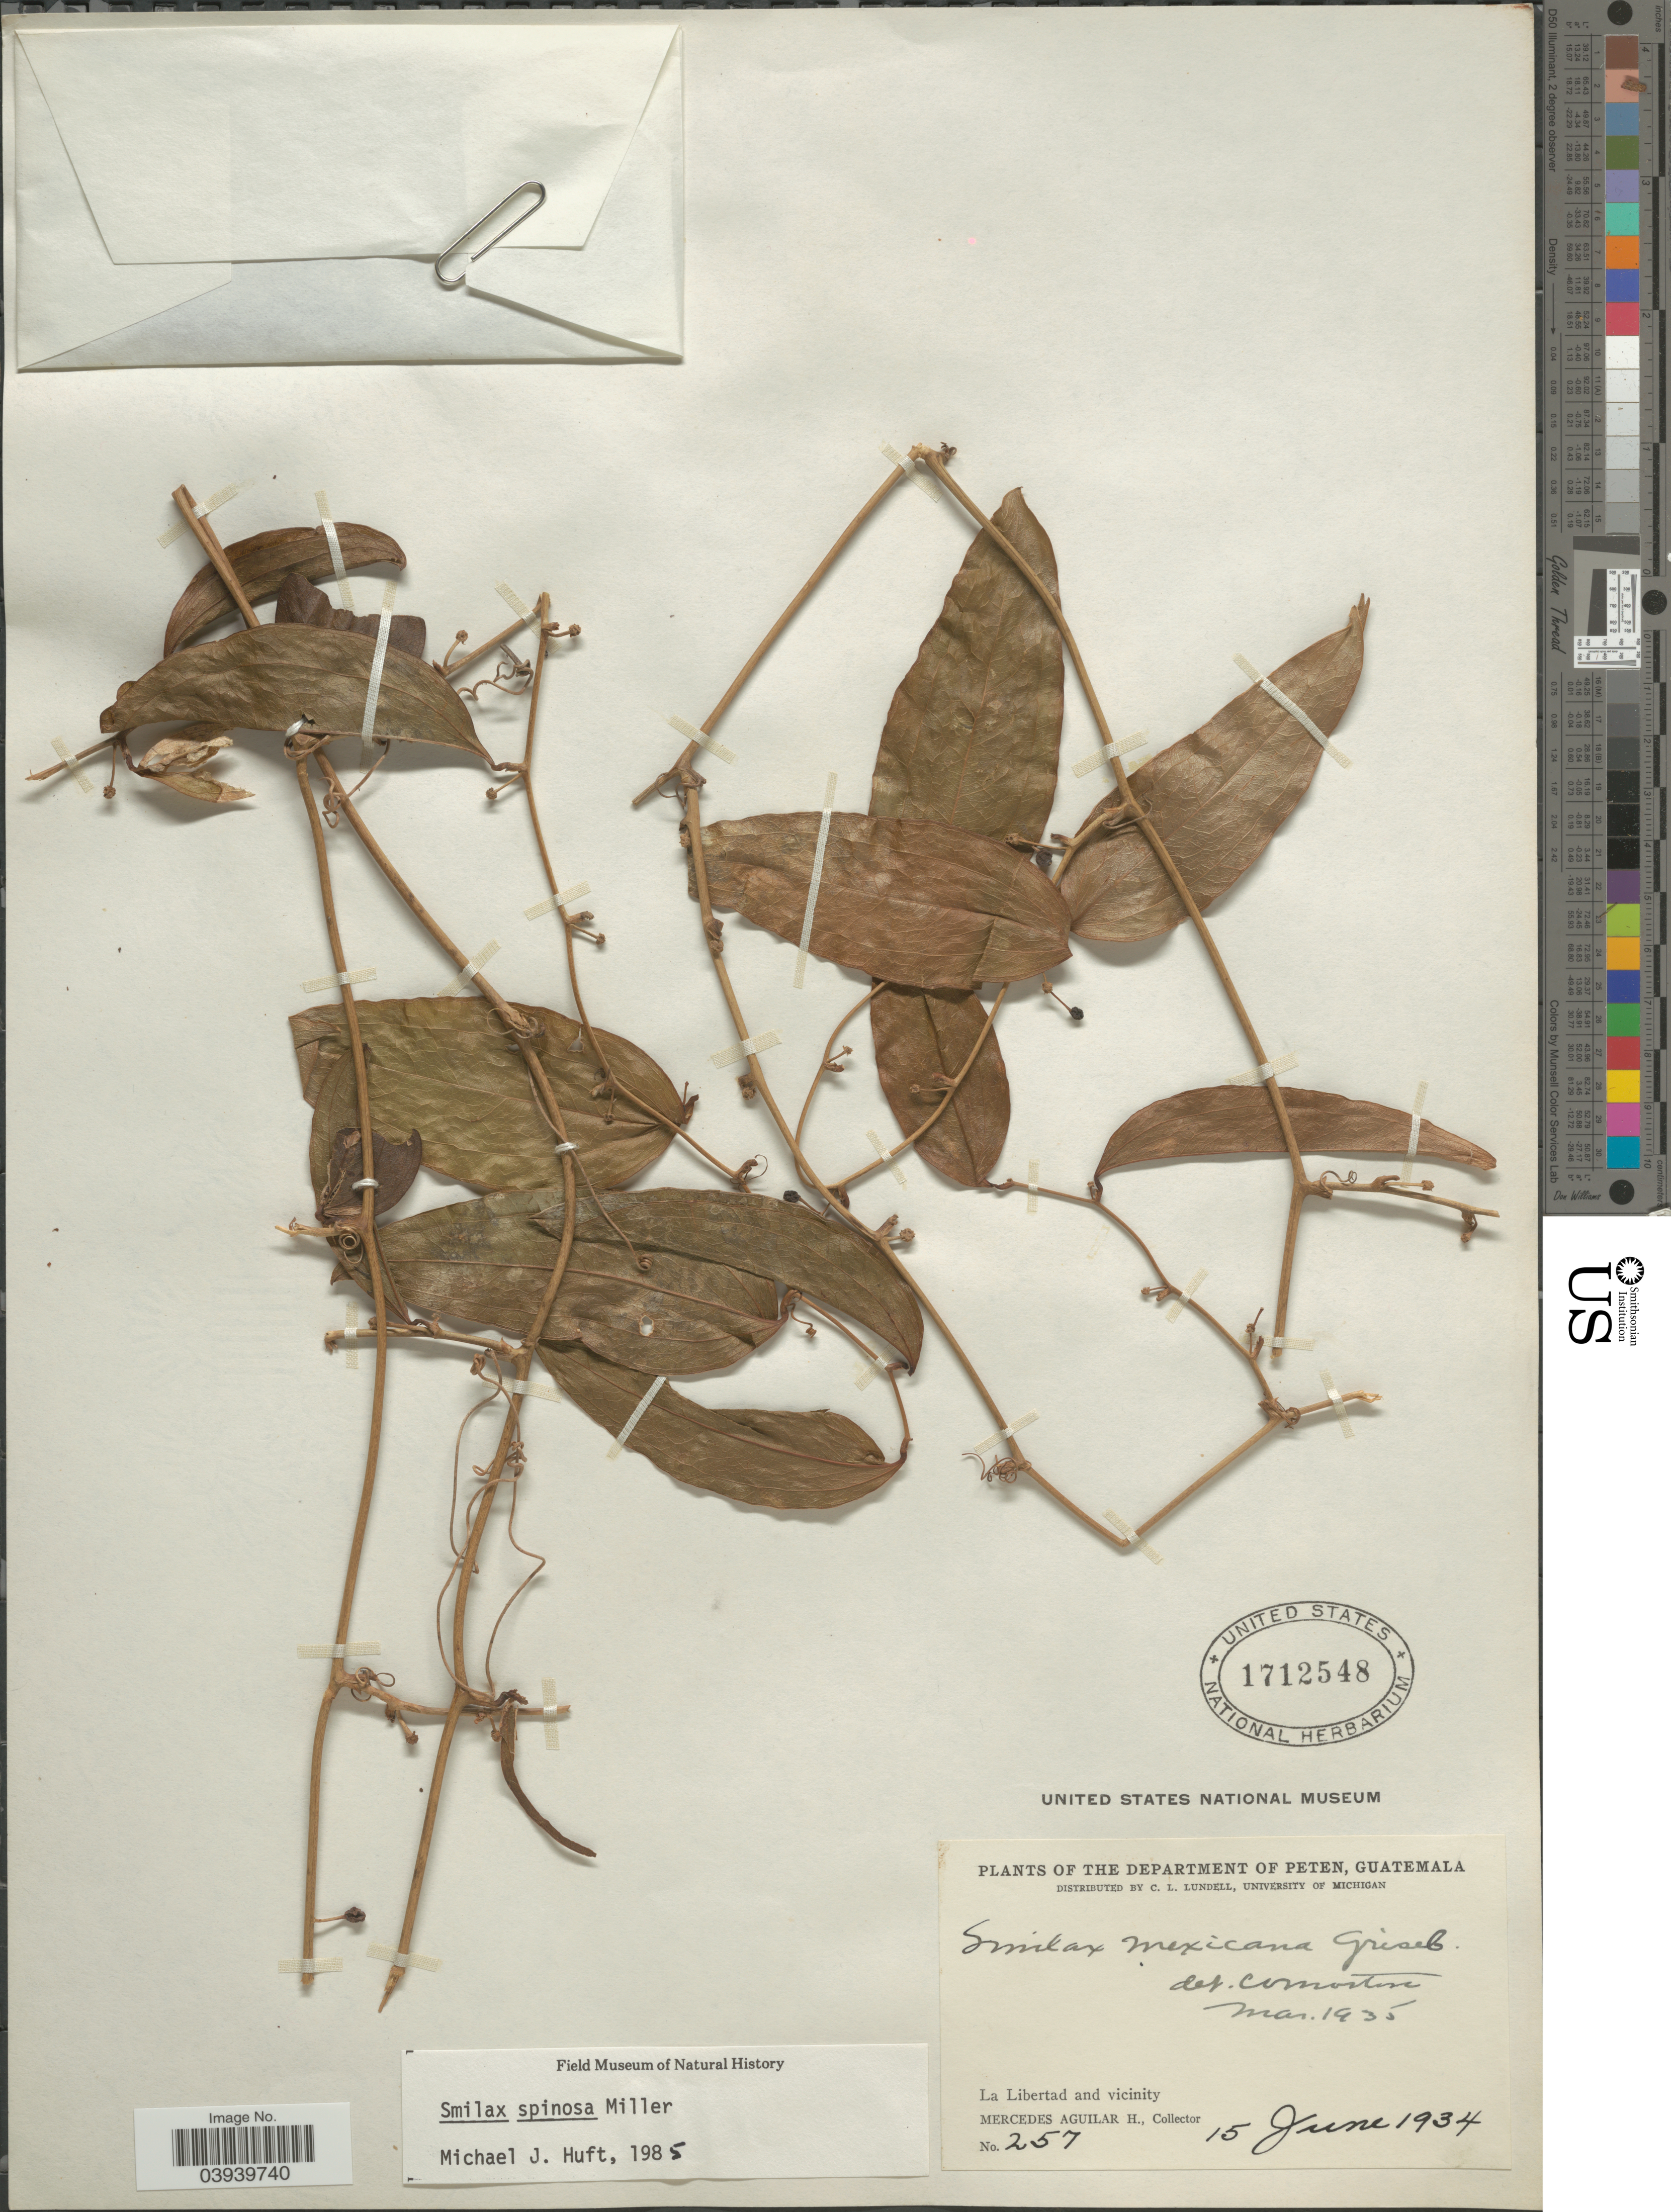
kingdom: Plantae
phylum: Tracheophyta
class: Liliopsida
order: Liliales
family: Smilacaceae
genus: Smilax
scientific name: Smilax spinosa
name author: Mill.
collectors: M. Aguilar H.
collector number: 257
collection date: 1934-06-15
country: Guatemala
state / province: El Peten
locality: Department of Peten. La Libertad and vicinity.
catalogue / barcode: US 1712548